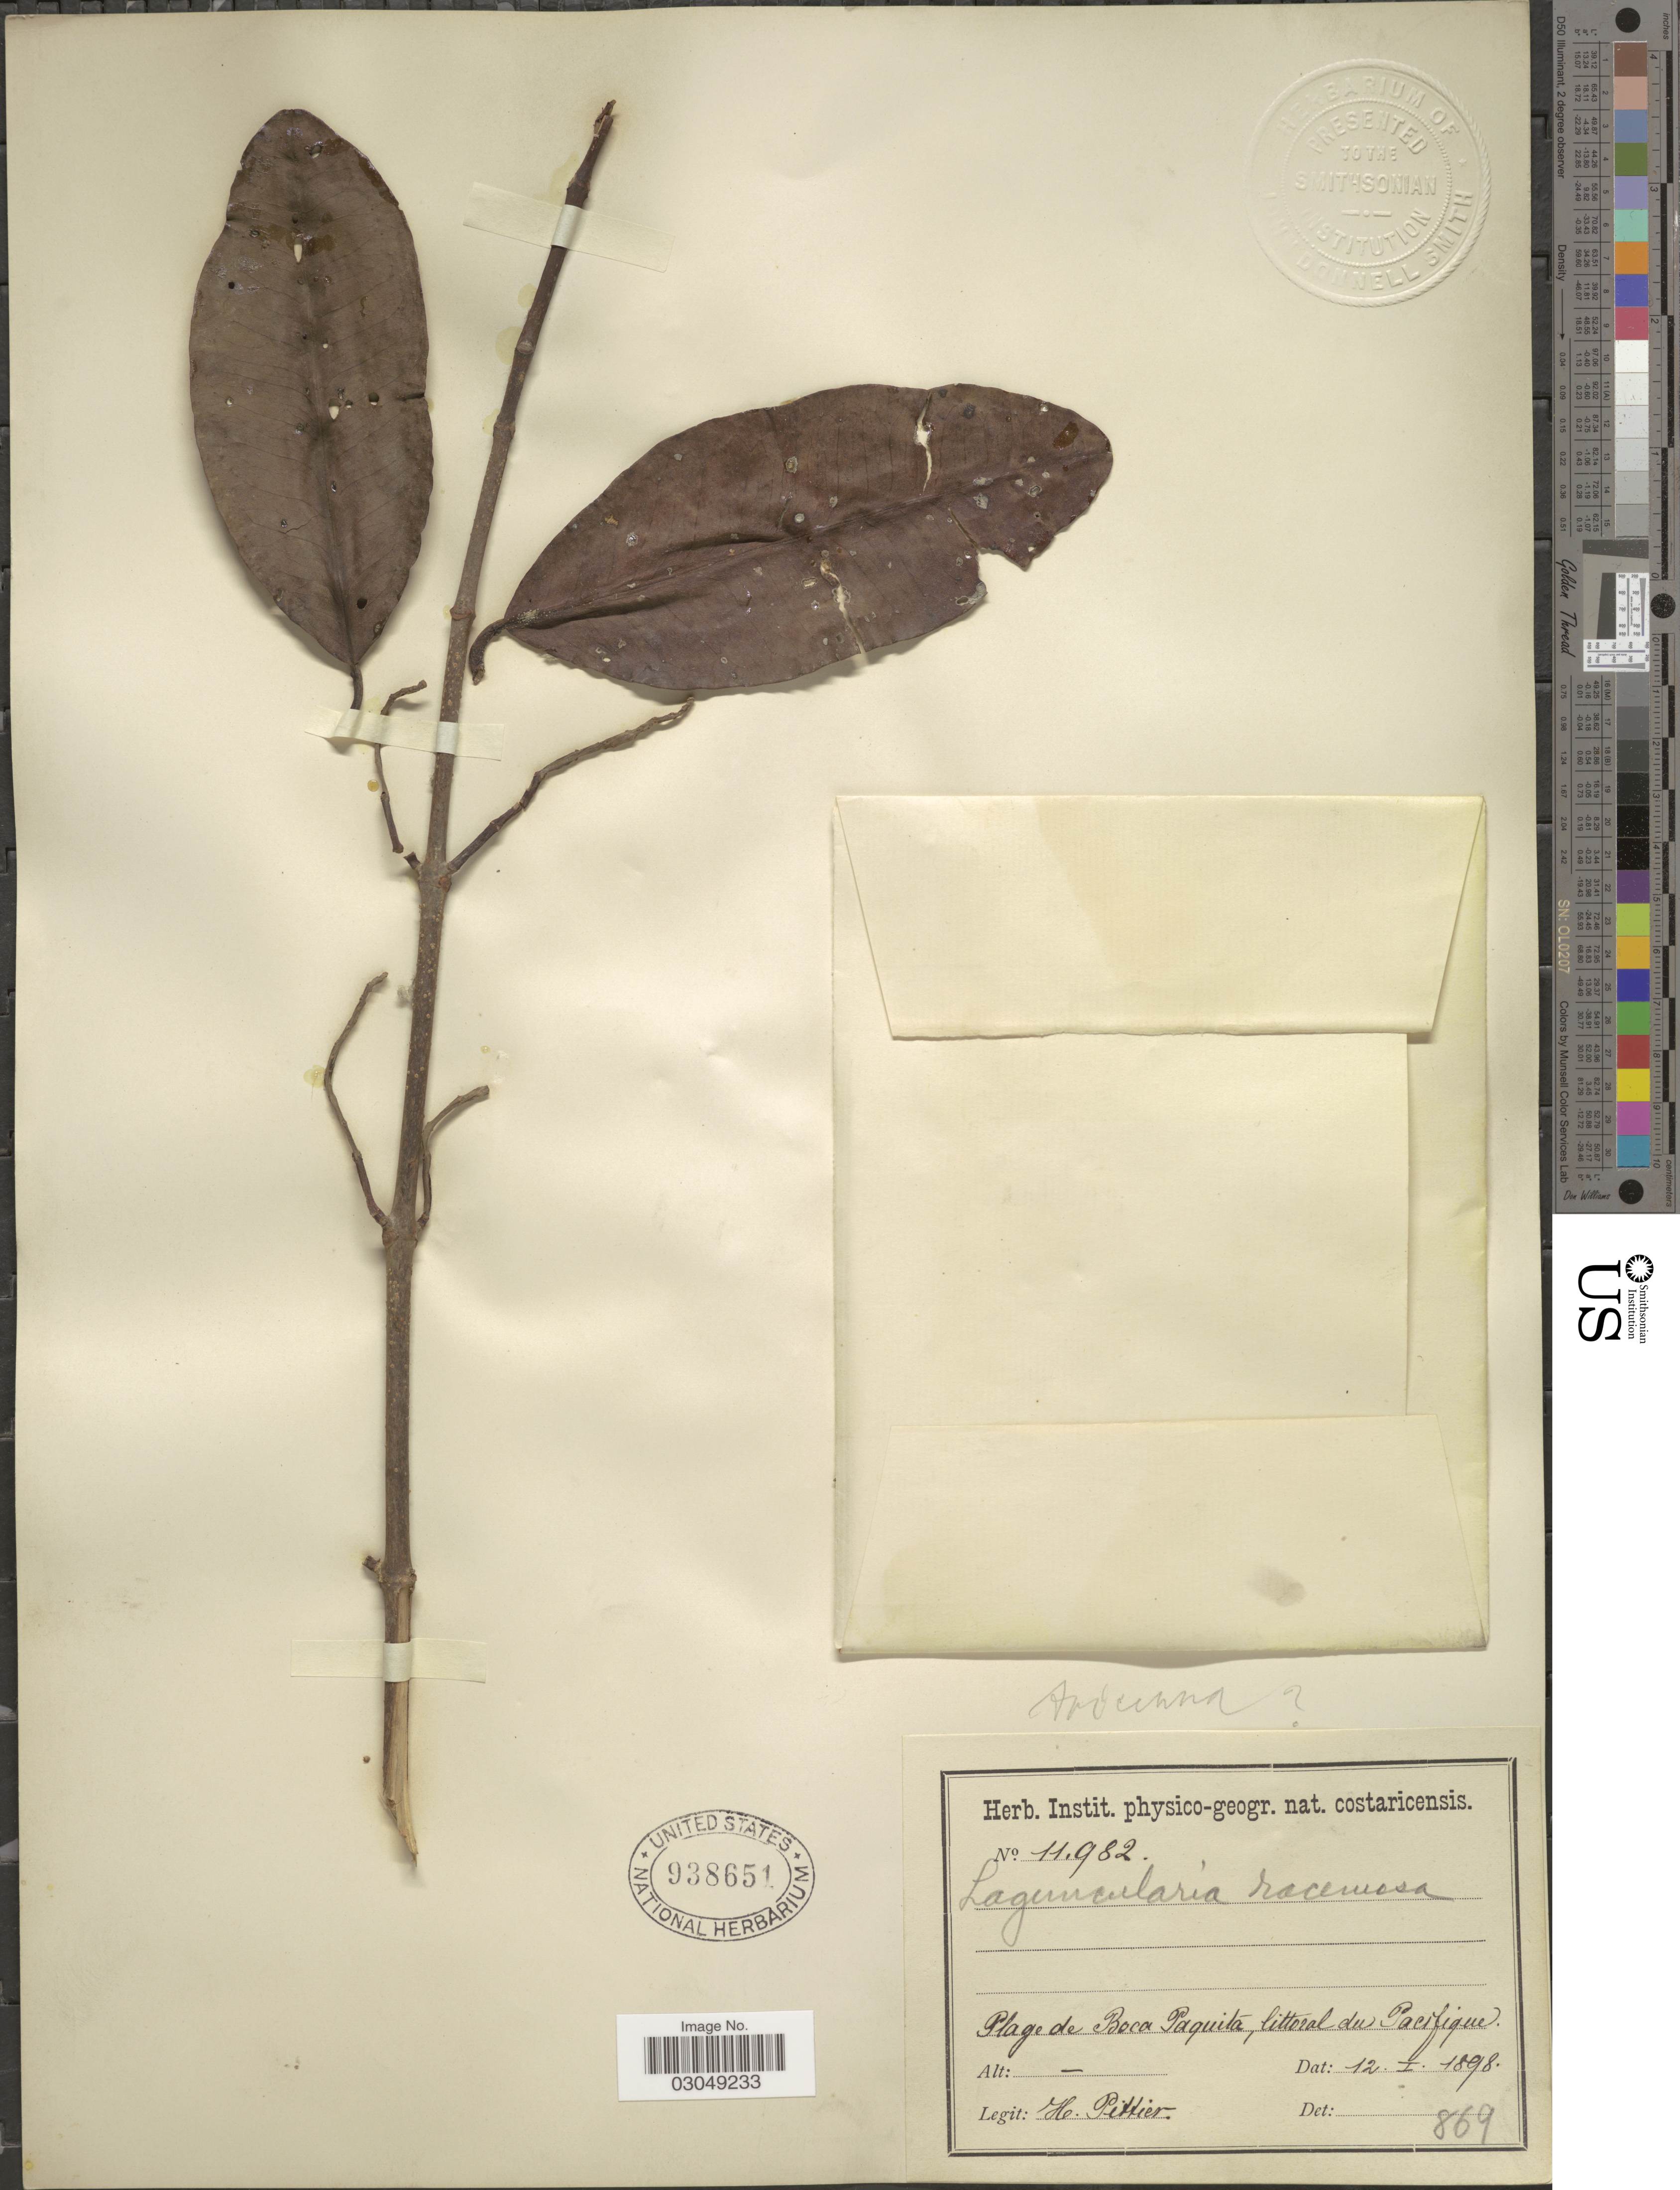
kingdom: Plantae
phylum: Tracheophyta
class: Magnoliopsida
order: Myrtales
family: Combretaceae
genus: Laguncularia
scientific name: Laguncularia racemosa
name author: (L.) C.F. Gaertn.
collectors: H. F. Pittier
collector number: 11982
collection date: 1898-01-12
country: Costa Rica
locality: Plage de Boca Paquita, littoral du Pacifique.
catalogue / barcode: US 938651